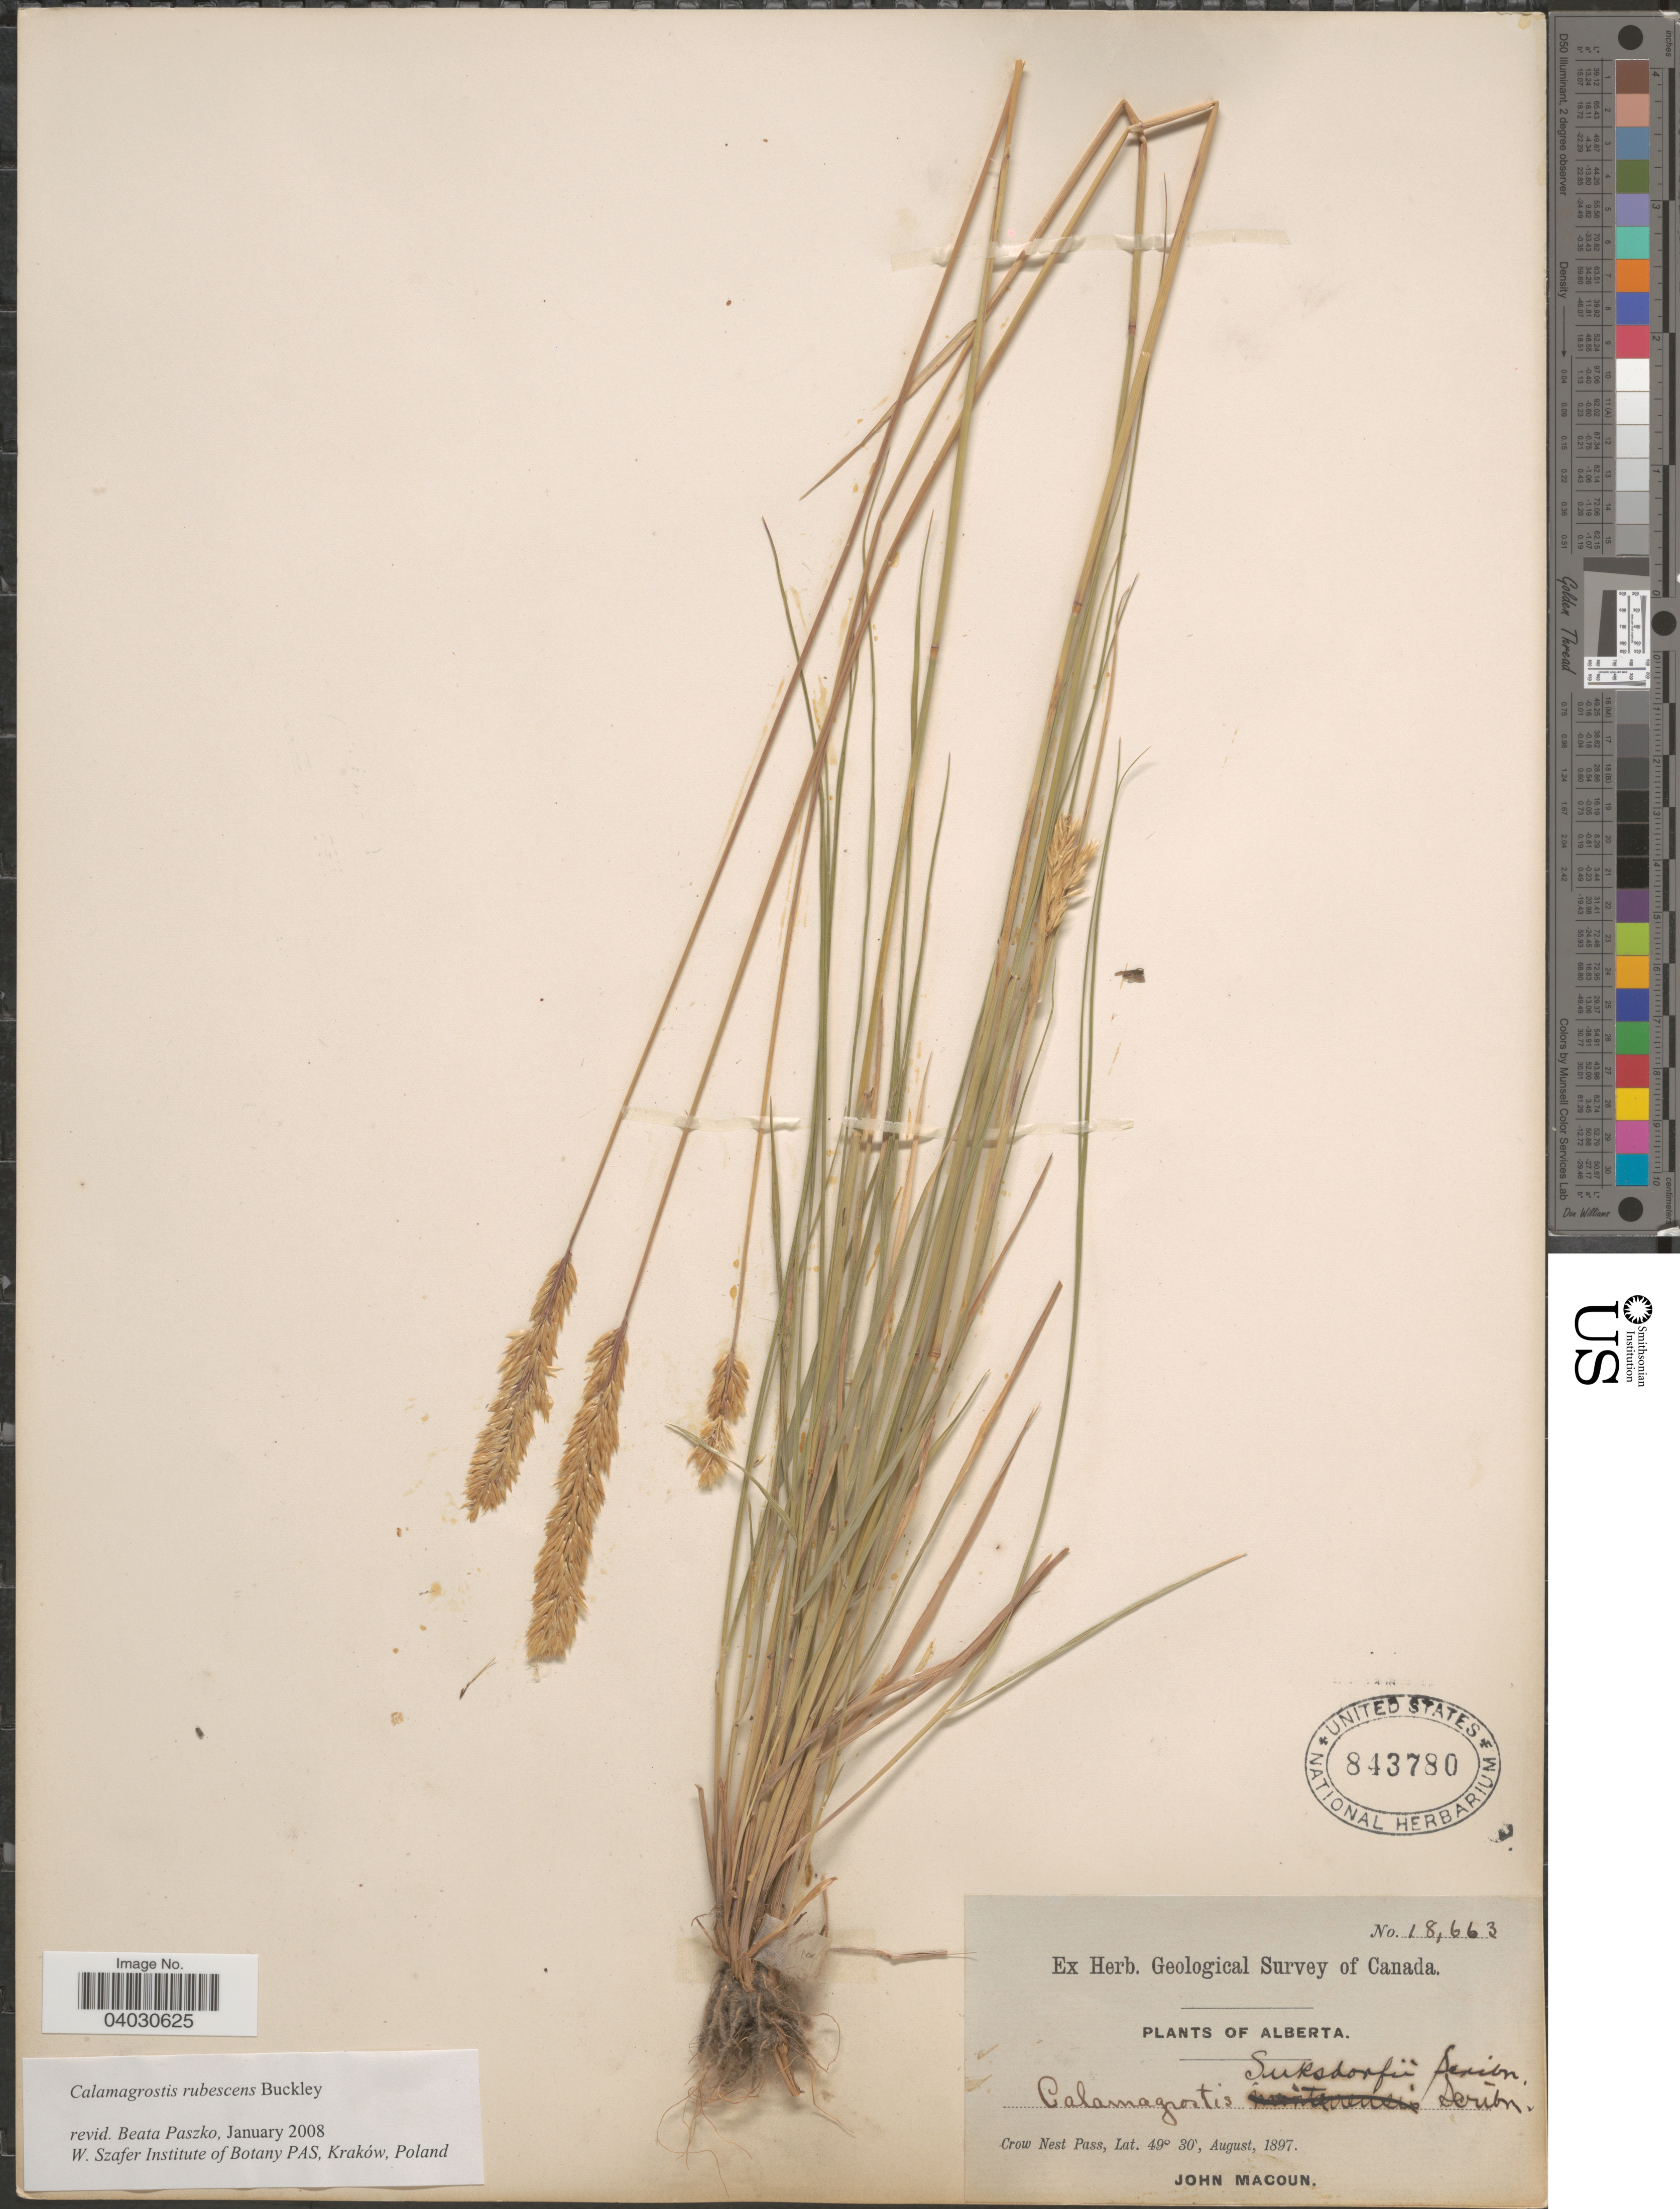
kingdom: Plantae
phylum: Tracheophyta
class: Liliopsida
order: Poales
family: Poaceae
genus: Calamagrostis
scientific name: Calamagrostis rubescens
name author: Buckley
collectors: J. Macoun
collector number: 18663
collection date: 1897-08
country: Canada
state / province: Alberta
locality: Crow Nest Pass.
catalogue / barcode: US 843780